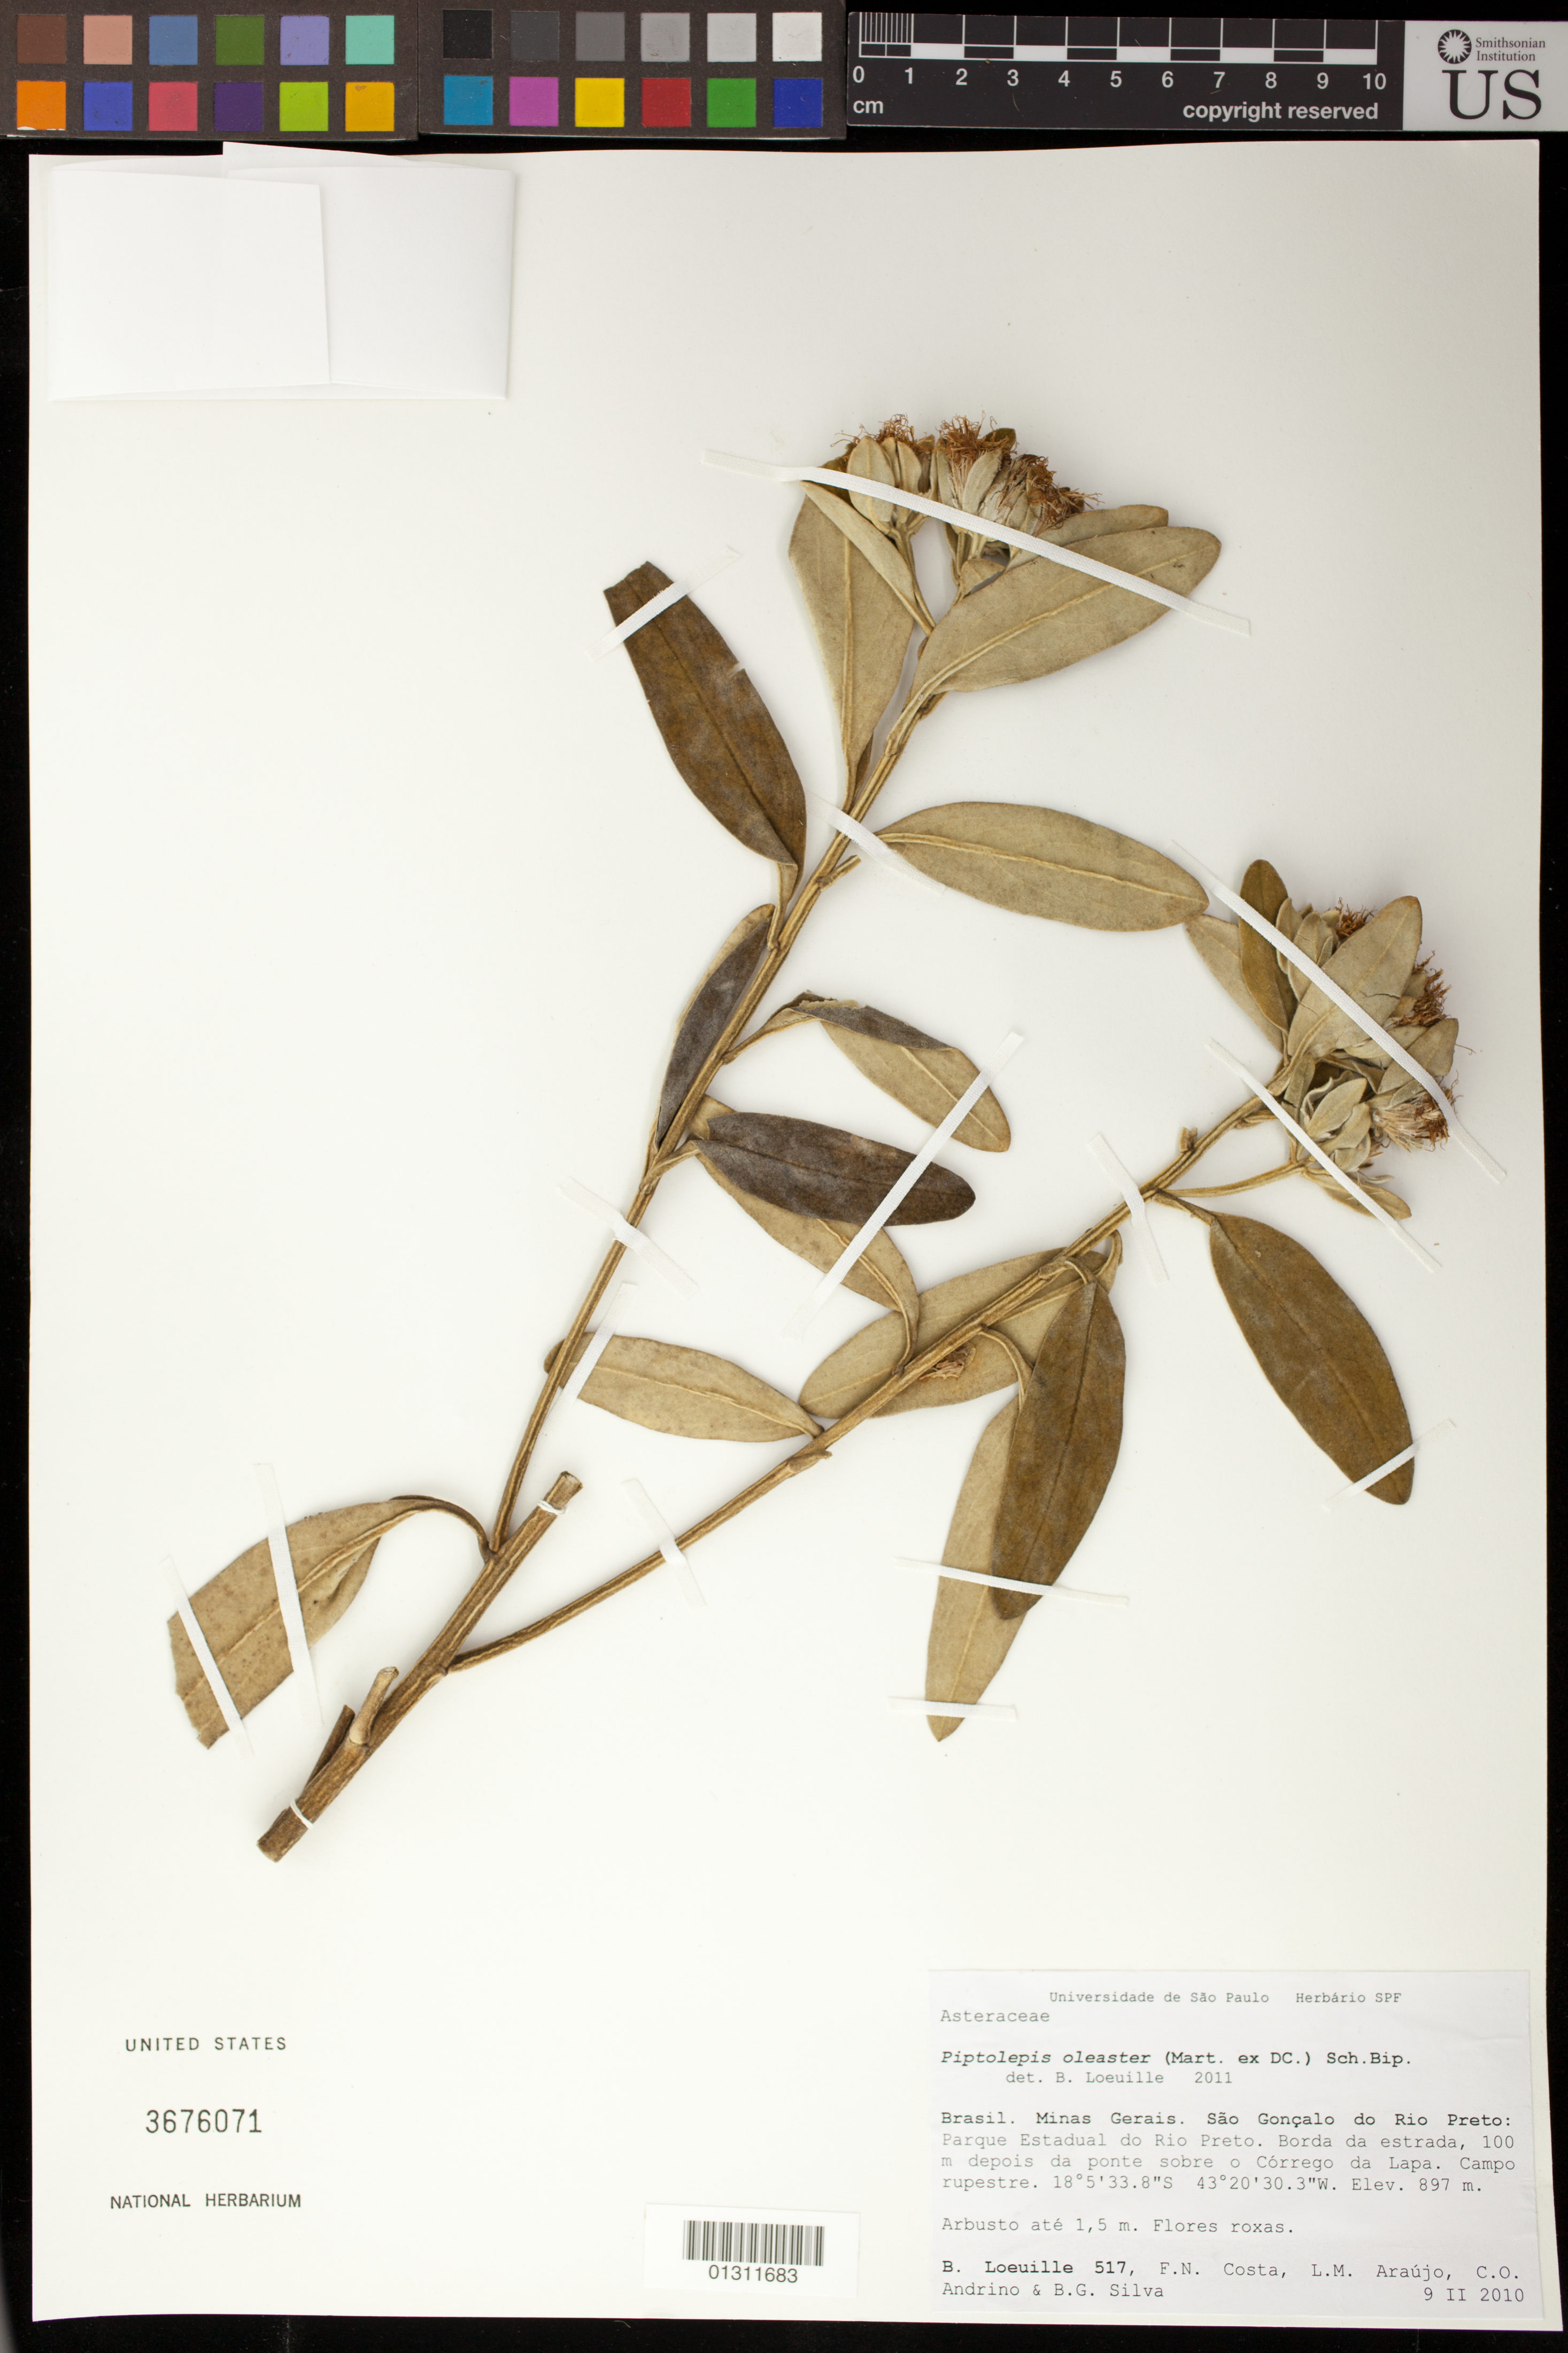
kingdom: Plantae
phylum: Tracheophyta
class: Magnoliopsida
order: Asterales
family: Asteraceae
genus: Piptolepis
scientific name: Piptolepis oleaster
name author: (DC.) Sch. Bip.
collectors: B. Loeuille, F. N. Costa, L. Araujo, C. Andrino & B. Silva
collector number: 517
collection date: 2010-02-09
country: Brazil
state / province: Minas Gerais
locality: Sao Concalo do Rio Preto: Parque Estadual do Rio Preto. Borda do estrada, 100 m depois da ponte sobre o Corrego da Lapa.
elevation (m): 897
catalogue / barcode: US 3676071